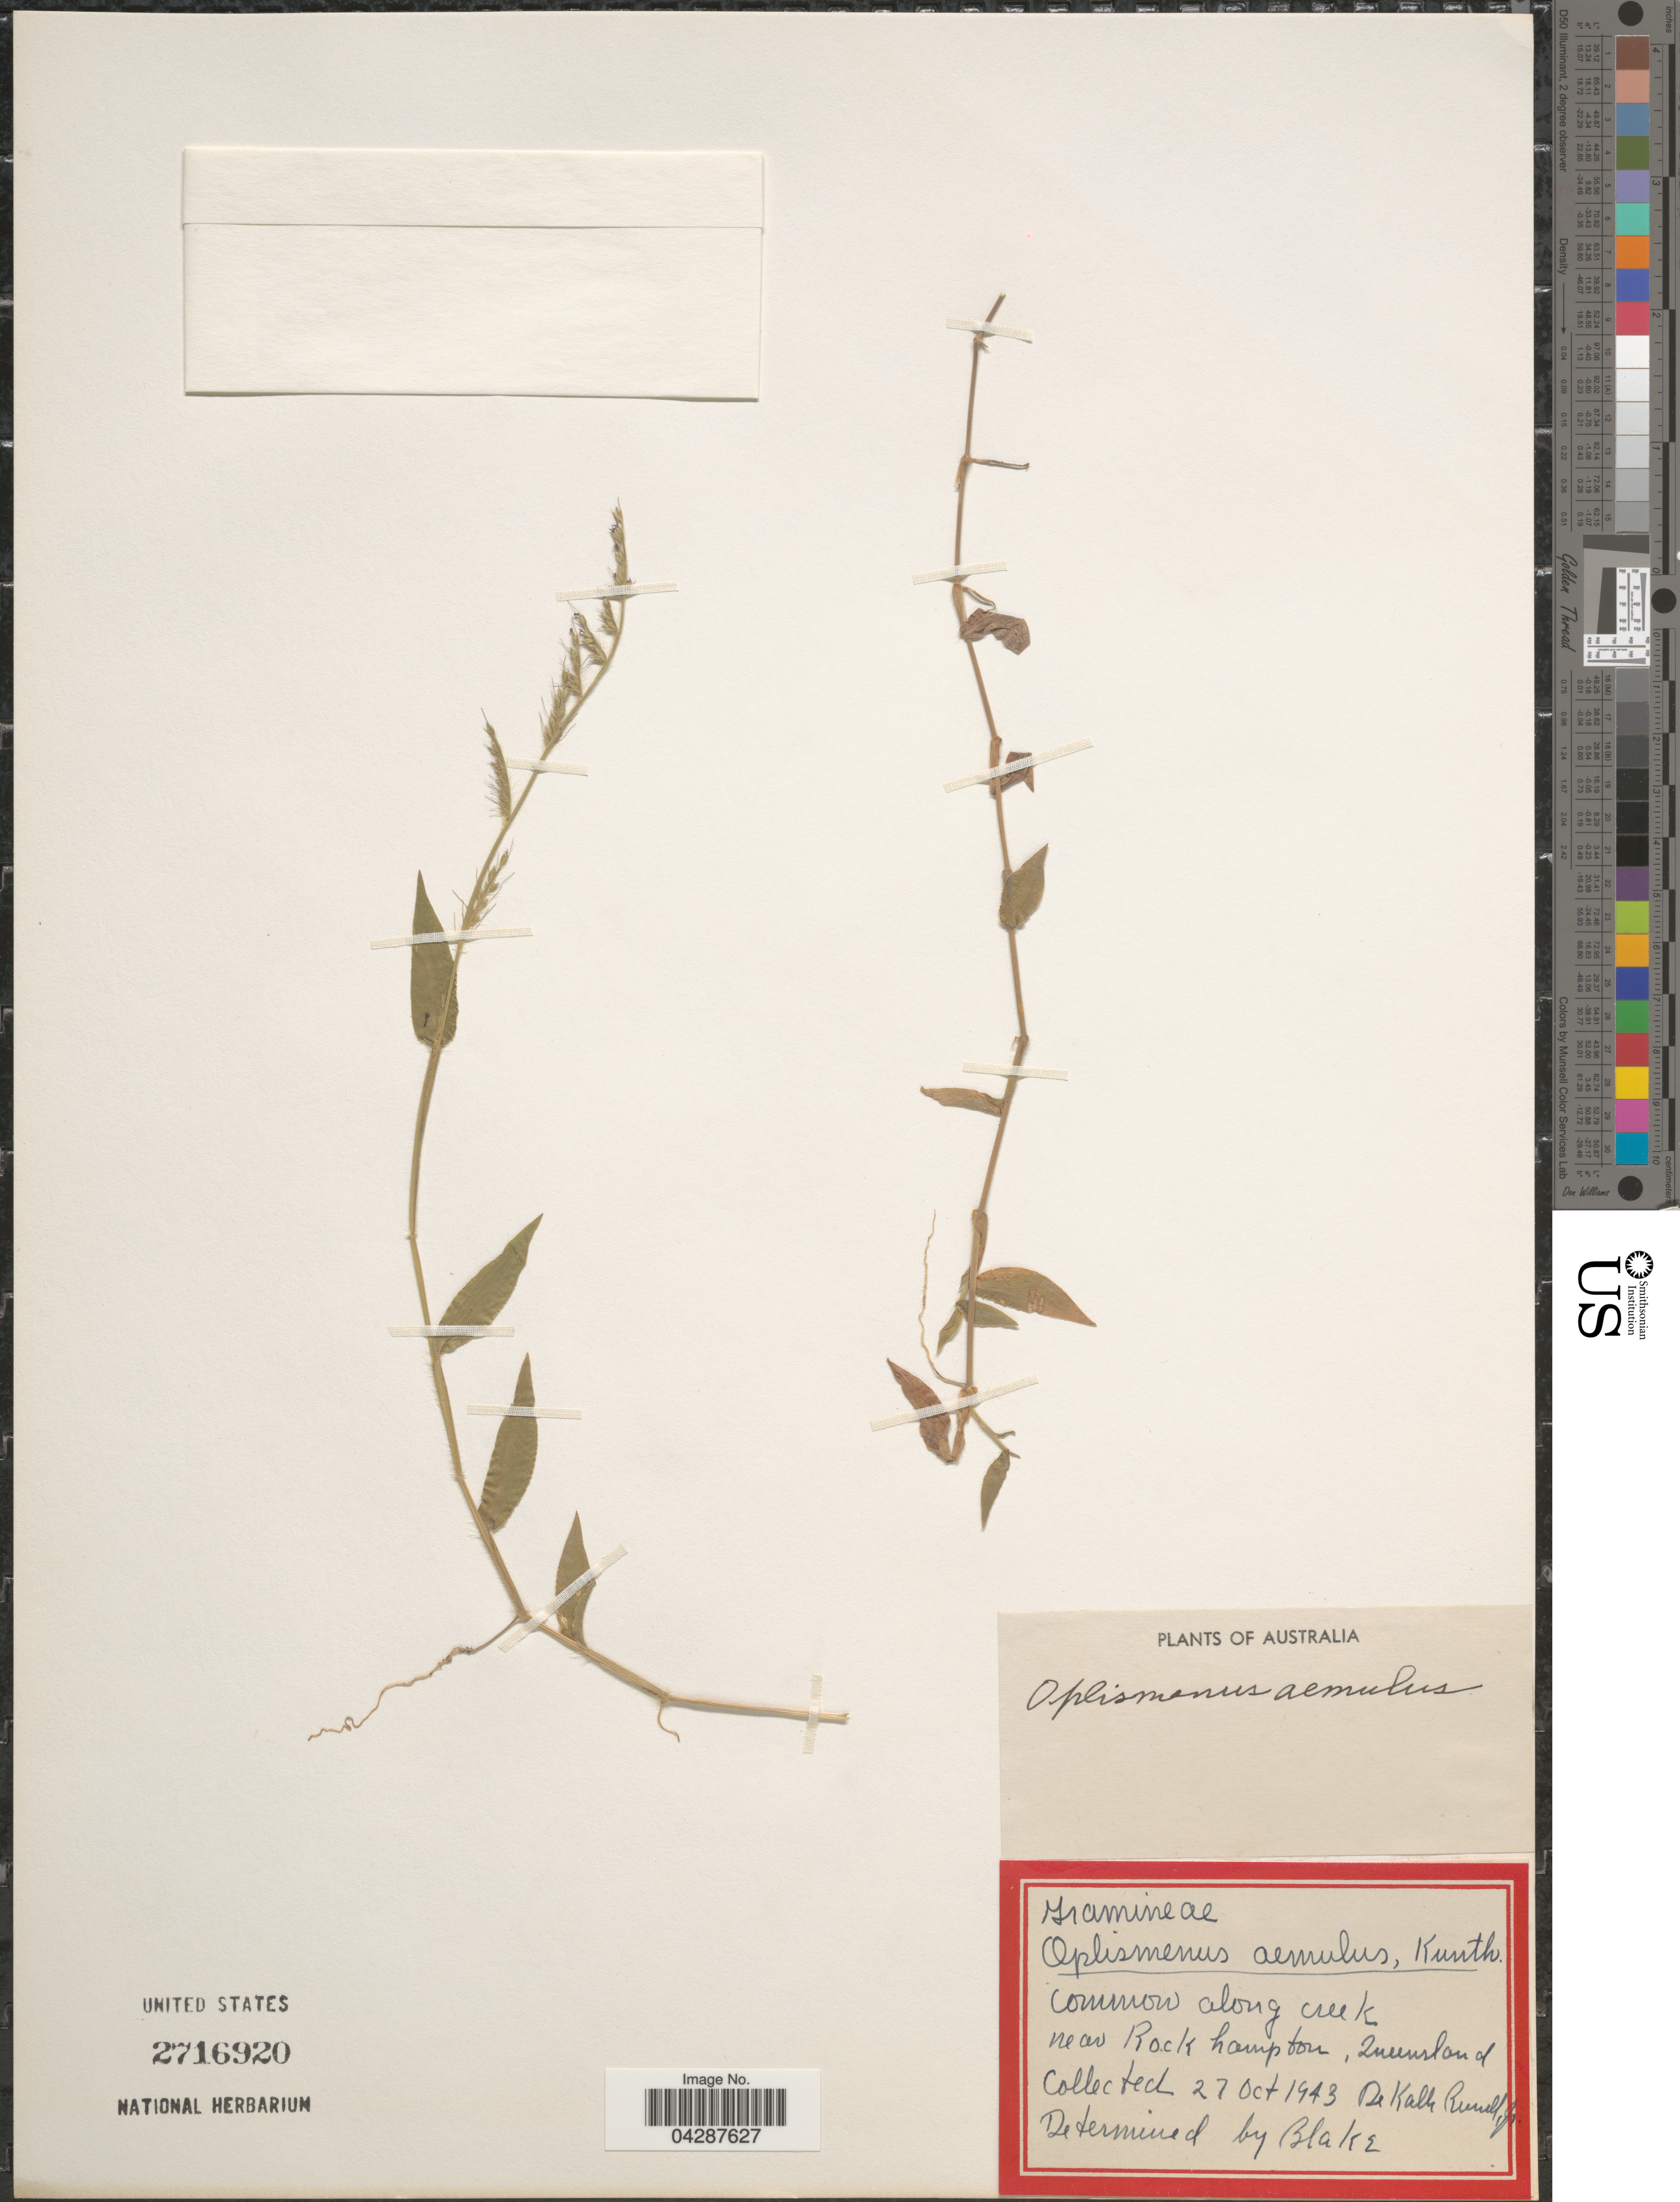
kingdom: Plantae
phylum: Tracheophyta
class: Liliopsida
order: Poales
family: Poaceae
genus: Oplismenus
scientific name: Oplismenus undulatifolius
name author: (Ard.) P. Beauv.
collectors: D. K. Russell Jr.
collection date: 1943-10-27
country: Australia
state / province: Queensland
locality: Near Rock hampton.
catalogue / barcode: US 2716920